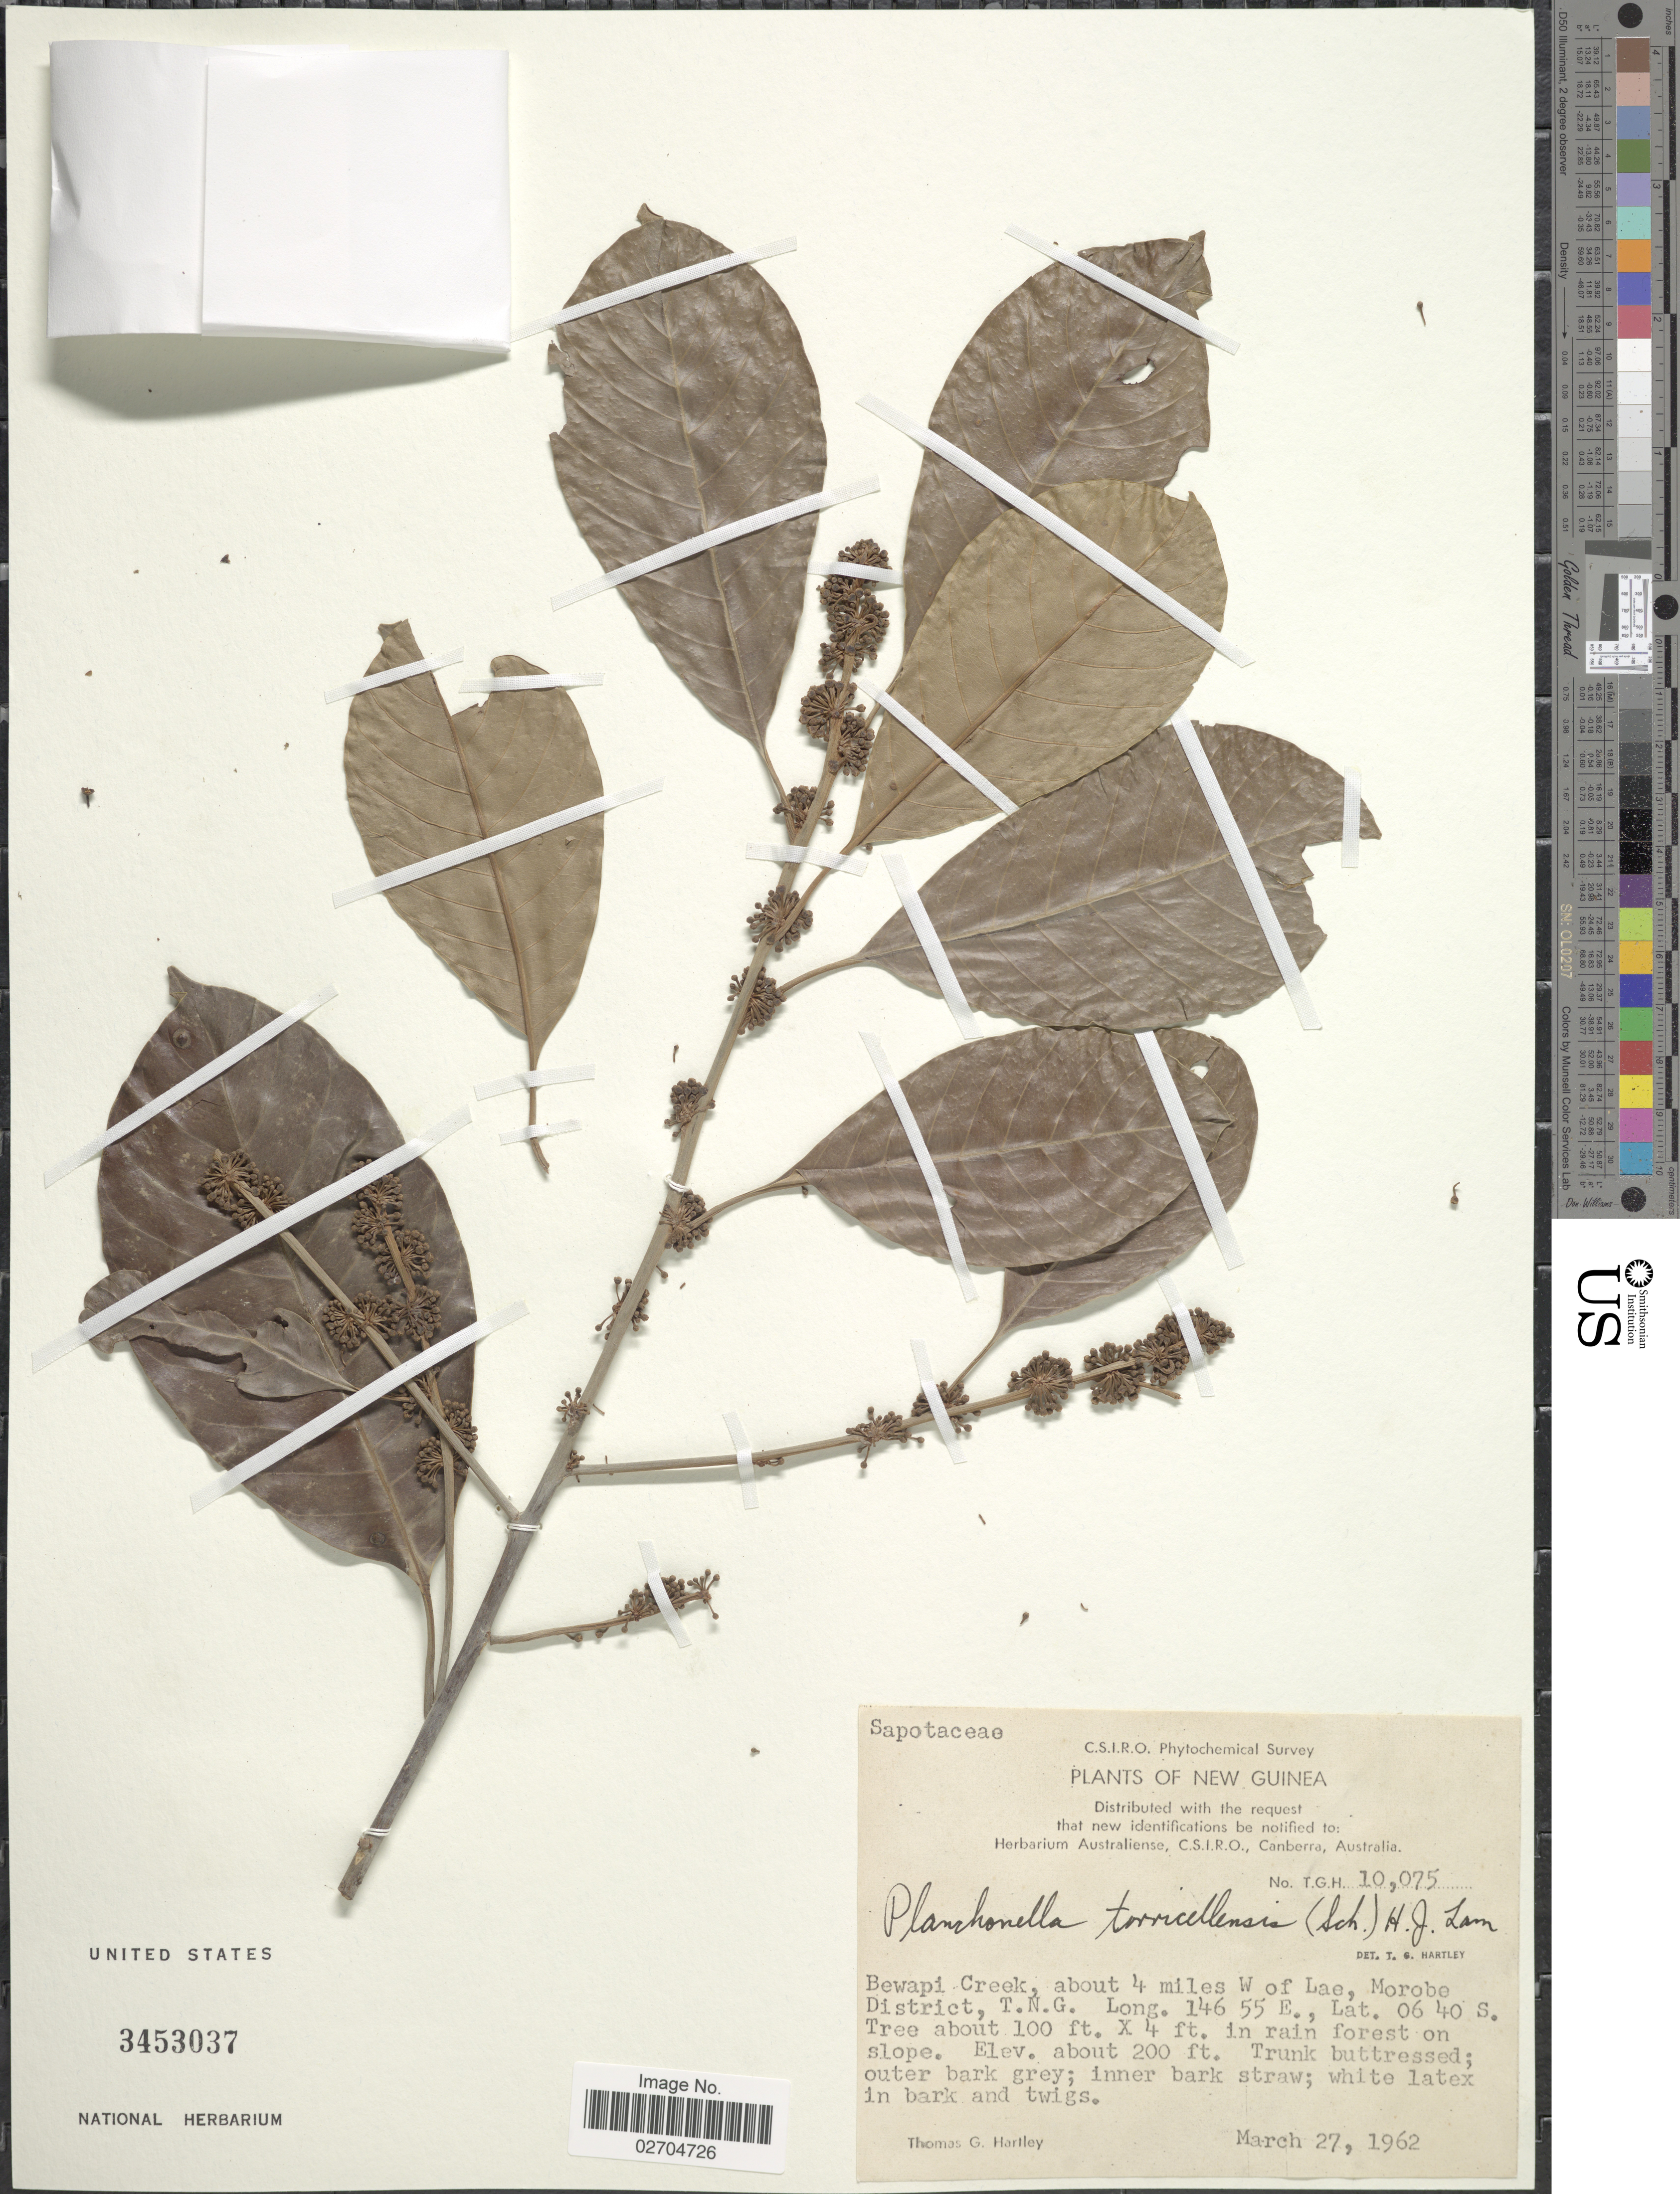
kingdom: Plantae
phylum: Tracheophyta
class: Magnoliopsida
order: Ericales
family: Sapotaceae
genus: Planchonella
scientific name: Planchonella torricellensis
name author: (K. Schum.) H.J. Lam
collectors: T. G. Hartley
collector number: T.G.H. 10075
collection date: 1962-03-27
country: Papua New Guinea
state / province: Morobe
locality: New Guinea. Bewapi Creek, about 4 miles W of Lae, T.N.G.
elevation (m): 30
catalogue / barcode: US 3453037